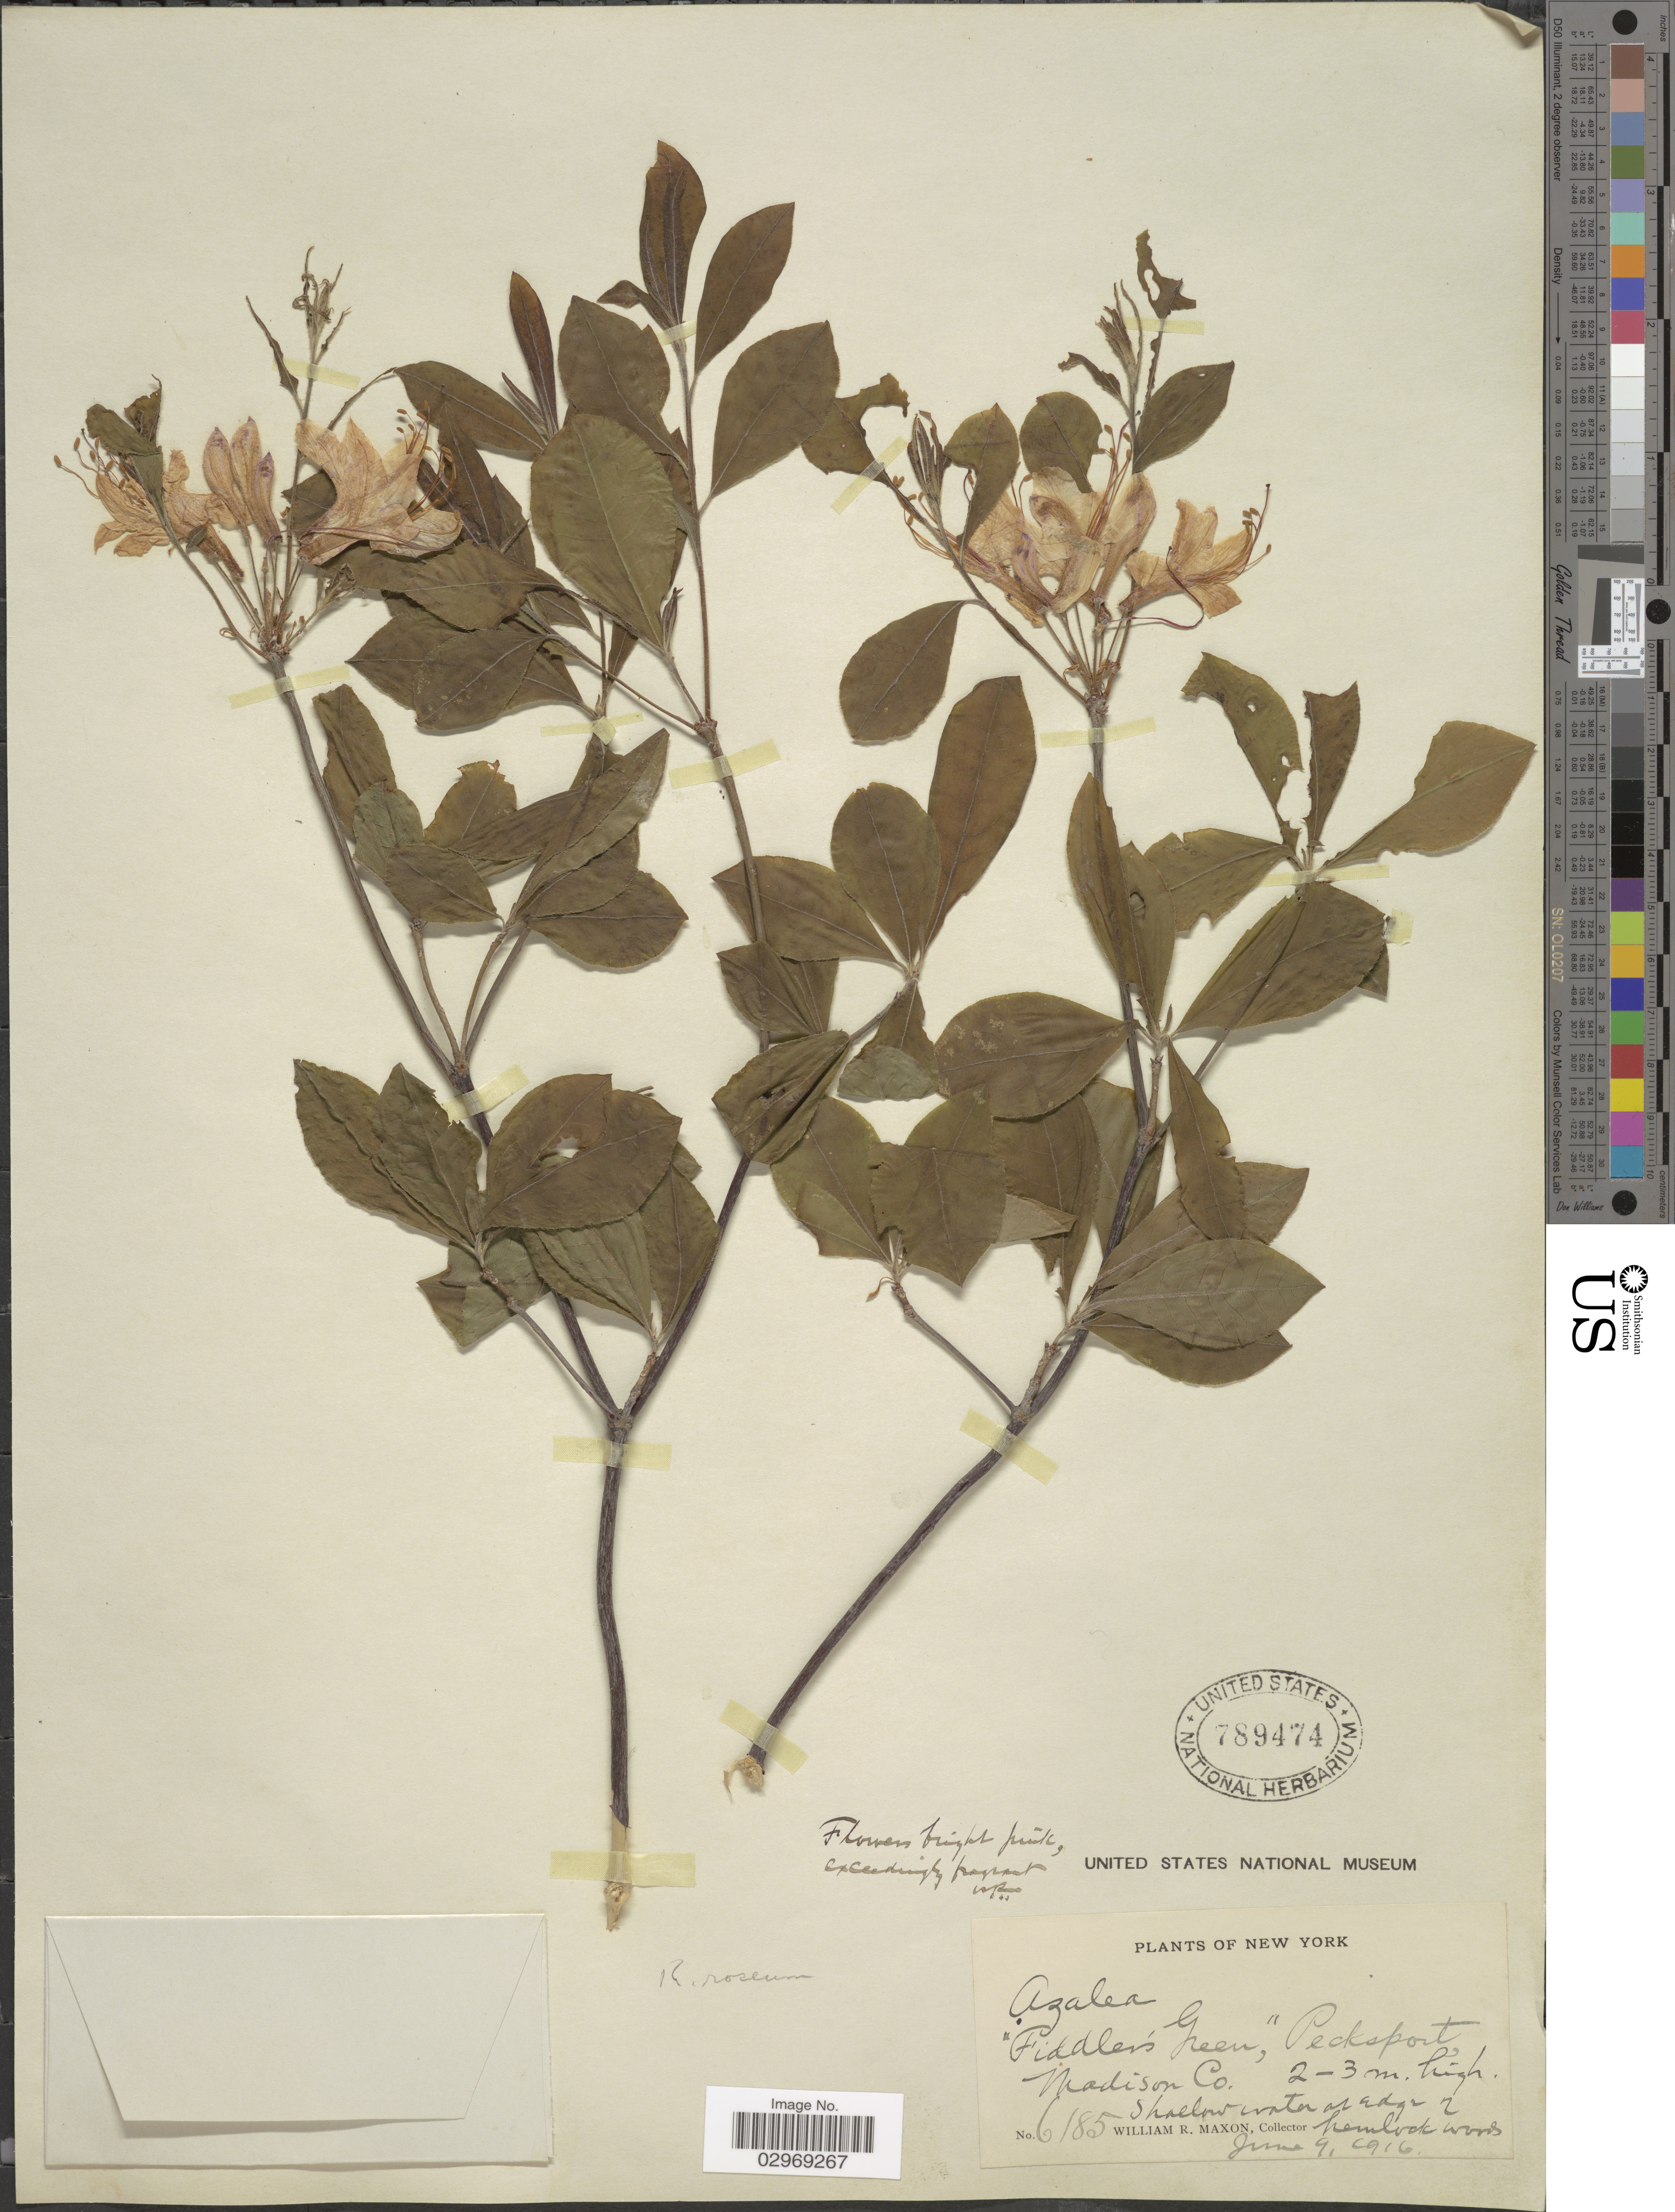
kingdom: Plantae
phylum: Tracheophyta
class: Magnoliopsida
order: Ericales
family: Ericaceae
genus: Rhododendron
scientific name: Rhododendron roseum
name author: (Loisel.) Rehder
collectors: W. R. Maxon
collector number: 6185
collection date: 1916-06-09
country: United States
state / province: New York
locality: Fiddler's Green,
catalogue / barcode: US 789474